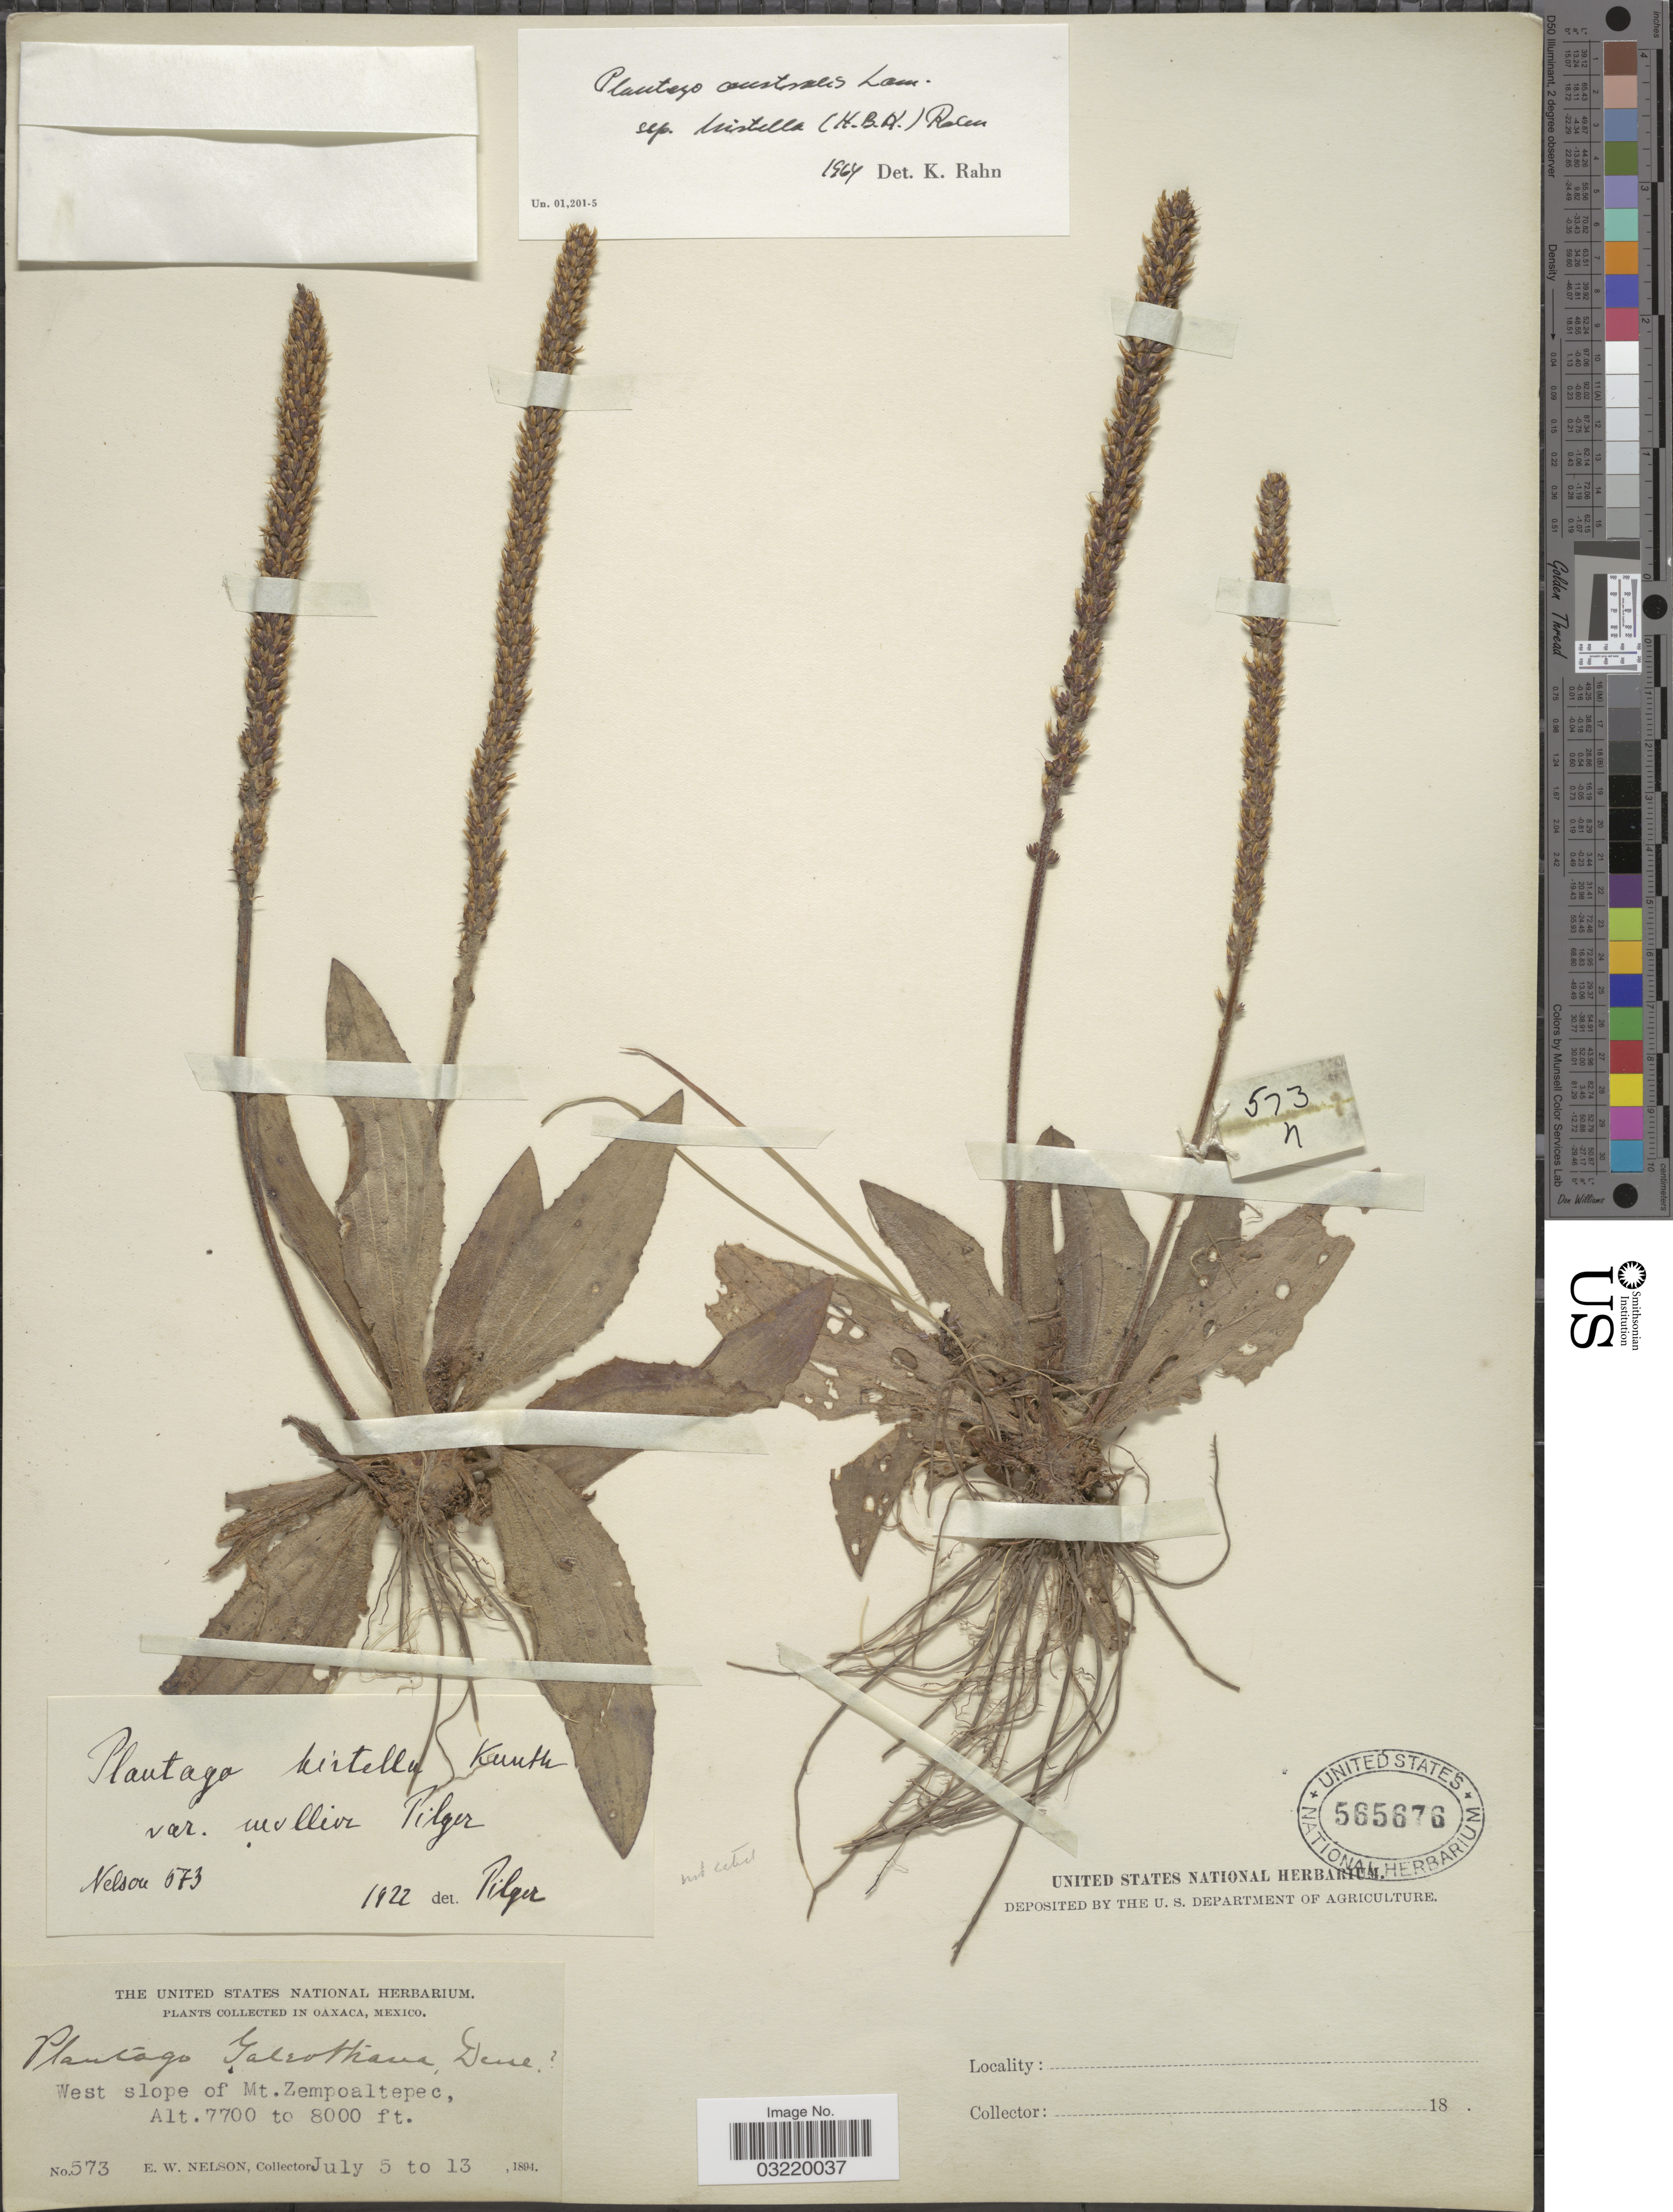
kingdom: Plantae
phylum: Tracheophyta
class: Magnoliopsida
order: Lamiales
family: Plantaginaceae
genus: Plantago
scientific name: Plantago australis subsp. hirtella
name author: (Kunth) Rahn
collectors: E. W. Nelson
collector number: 573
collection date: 1894-07-05/1894-07-13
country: Mexico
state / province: Oaxaca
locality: West slope of Mt. Zempoaltepec.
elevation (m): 2347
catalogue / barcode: US 565676